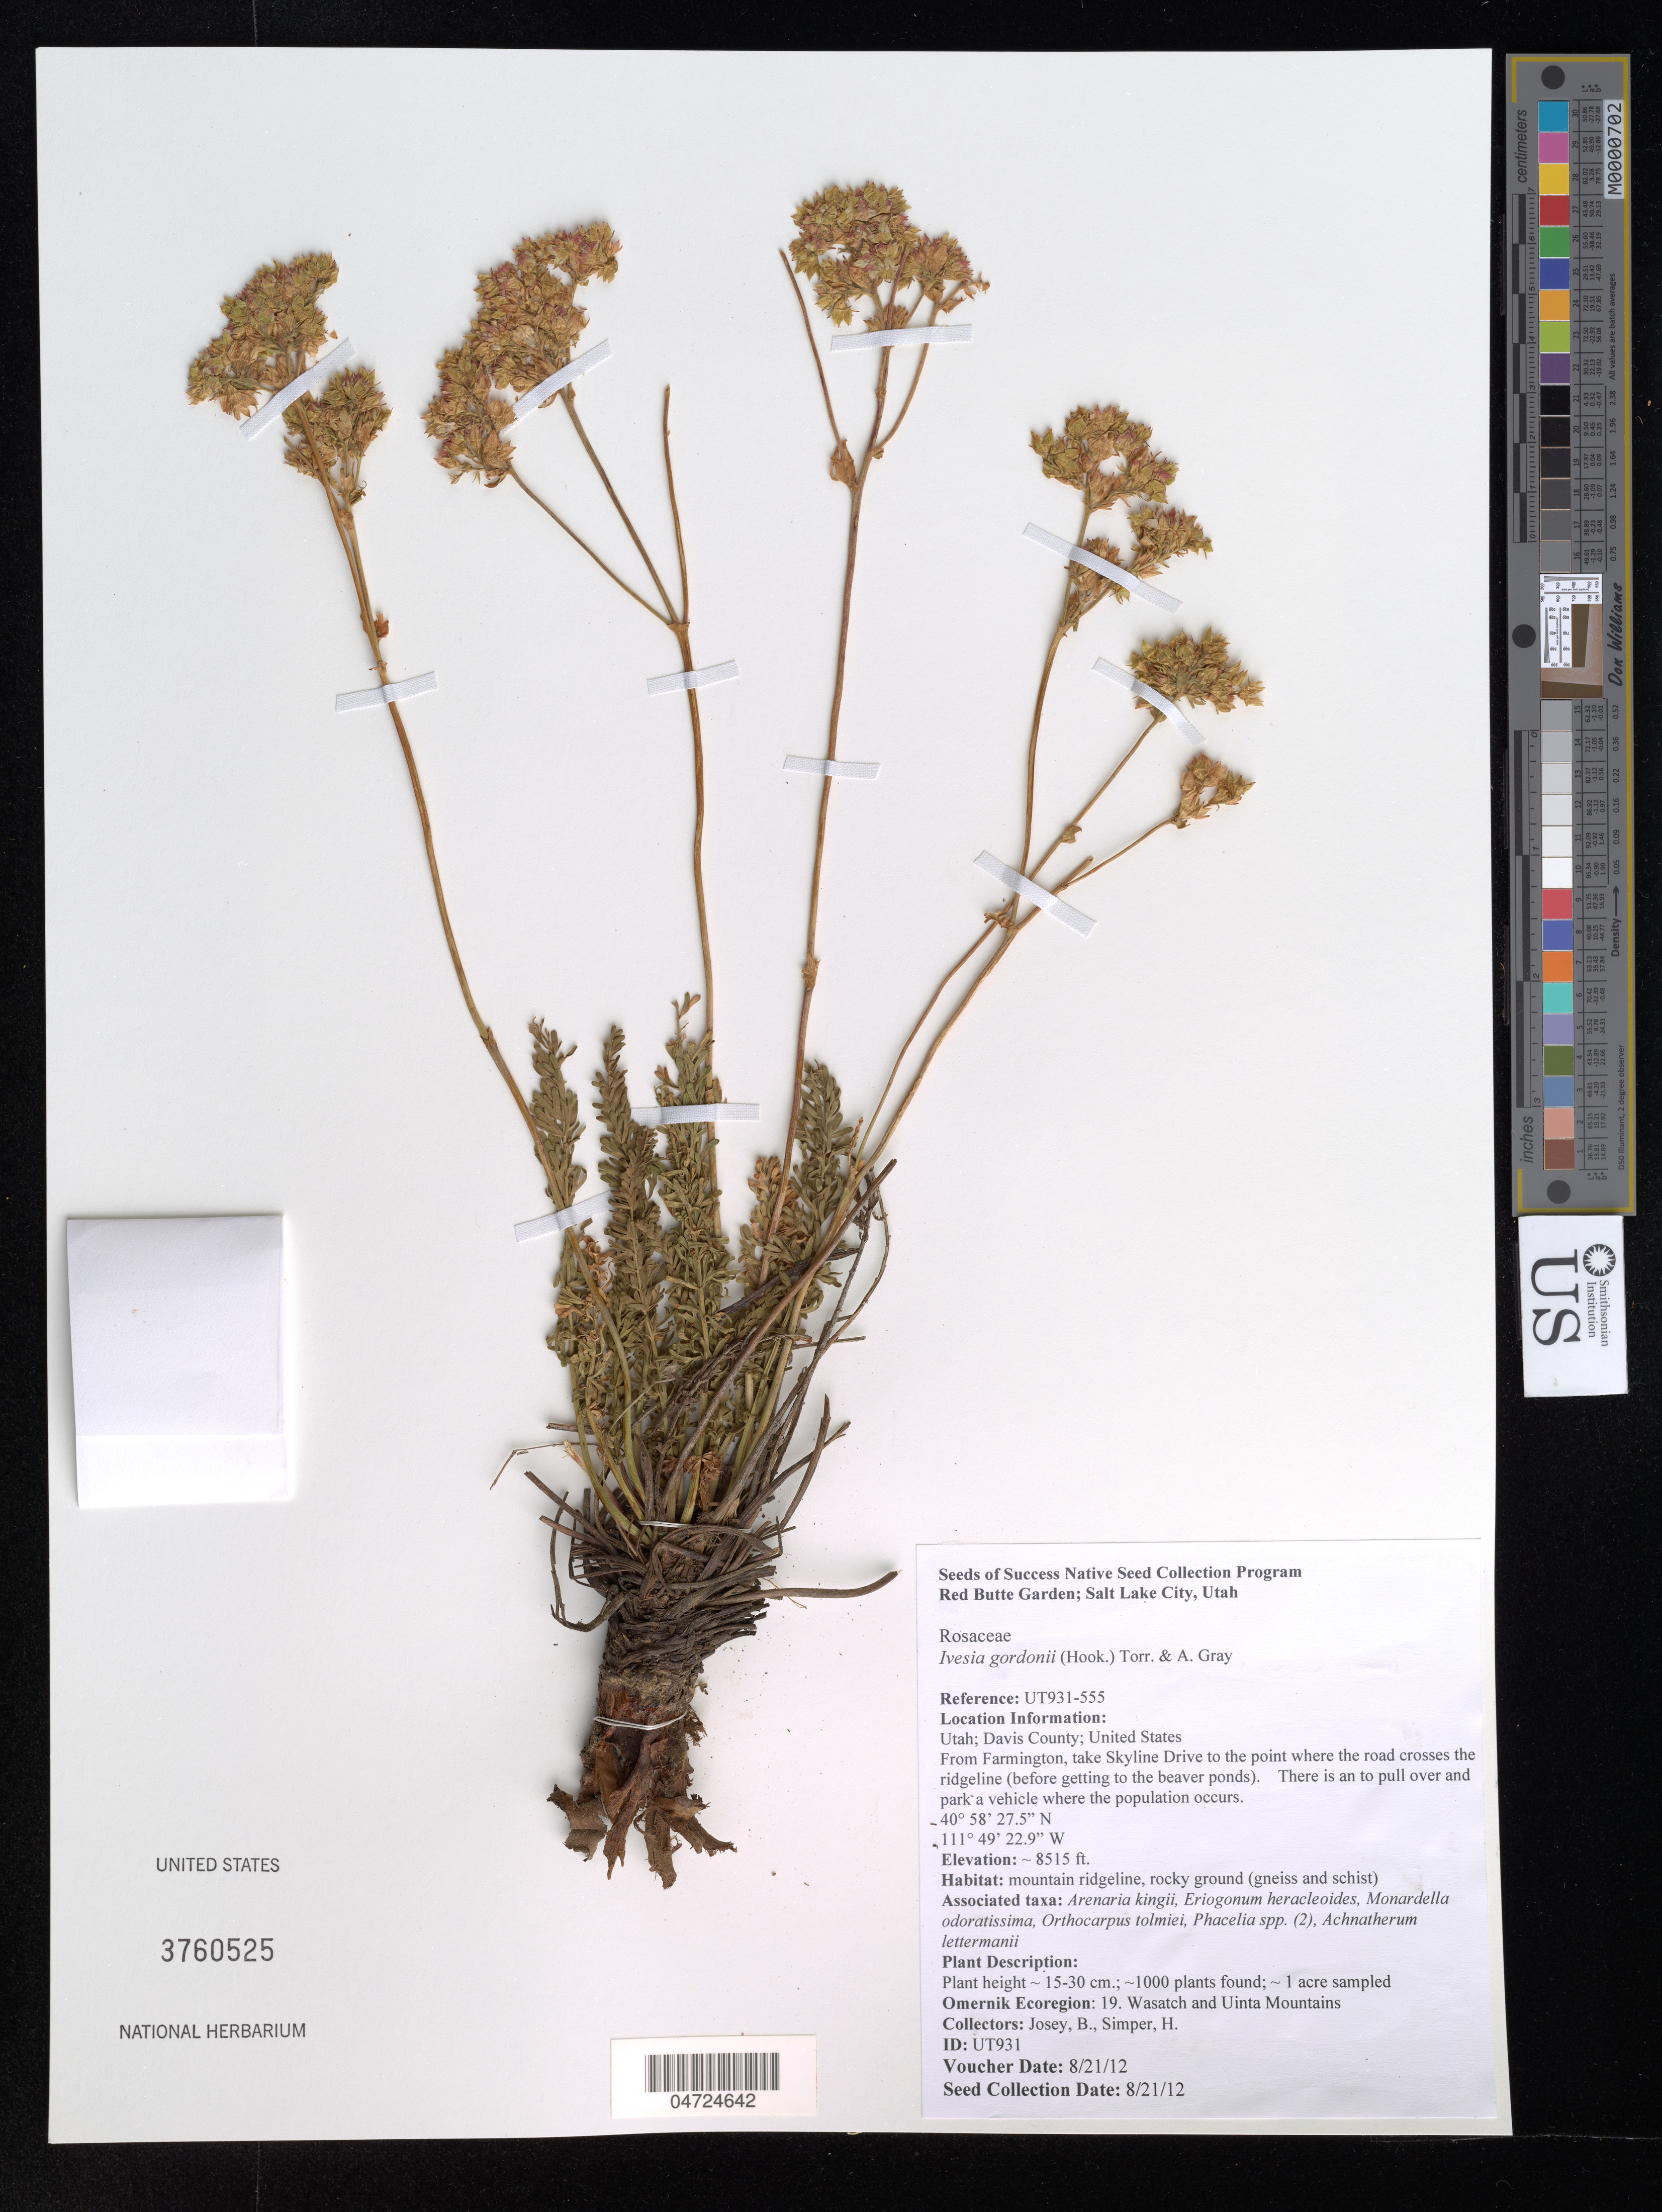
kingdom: Plantae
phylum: Tracheophyta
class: Magnoliopsida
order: Rosales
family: Rosaceae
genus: Ivesia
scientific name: Ivesia gordonii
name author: (Hook.) Torr. & A. Gray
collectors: B. Josey & H. Simper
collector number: UT931-555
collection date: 2012-08-21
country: United States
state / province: Utah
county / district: Davis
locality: Davis County. From Farmington, take Skyline Drive to the point where the road crosses the ridgeline (before getting to the beaver ponds). Omernik Ecoregion: 19. Wasatch and Uinta Mountains.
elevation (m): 2595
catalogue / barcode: US 3760525